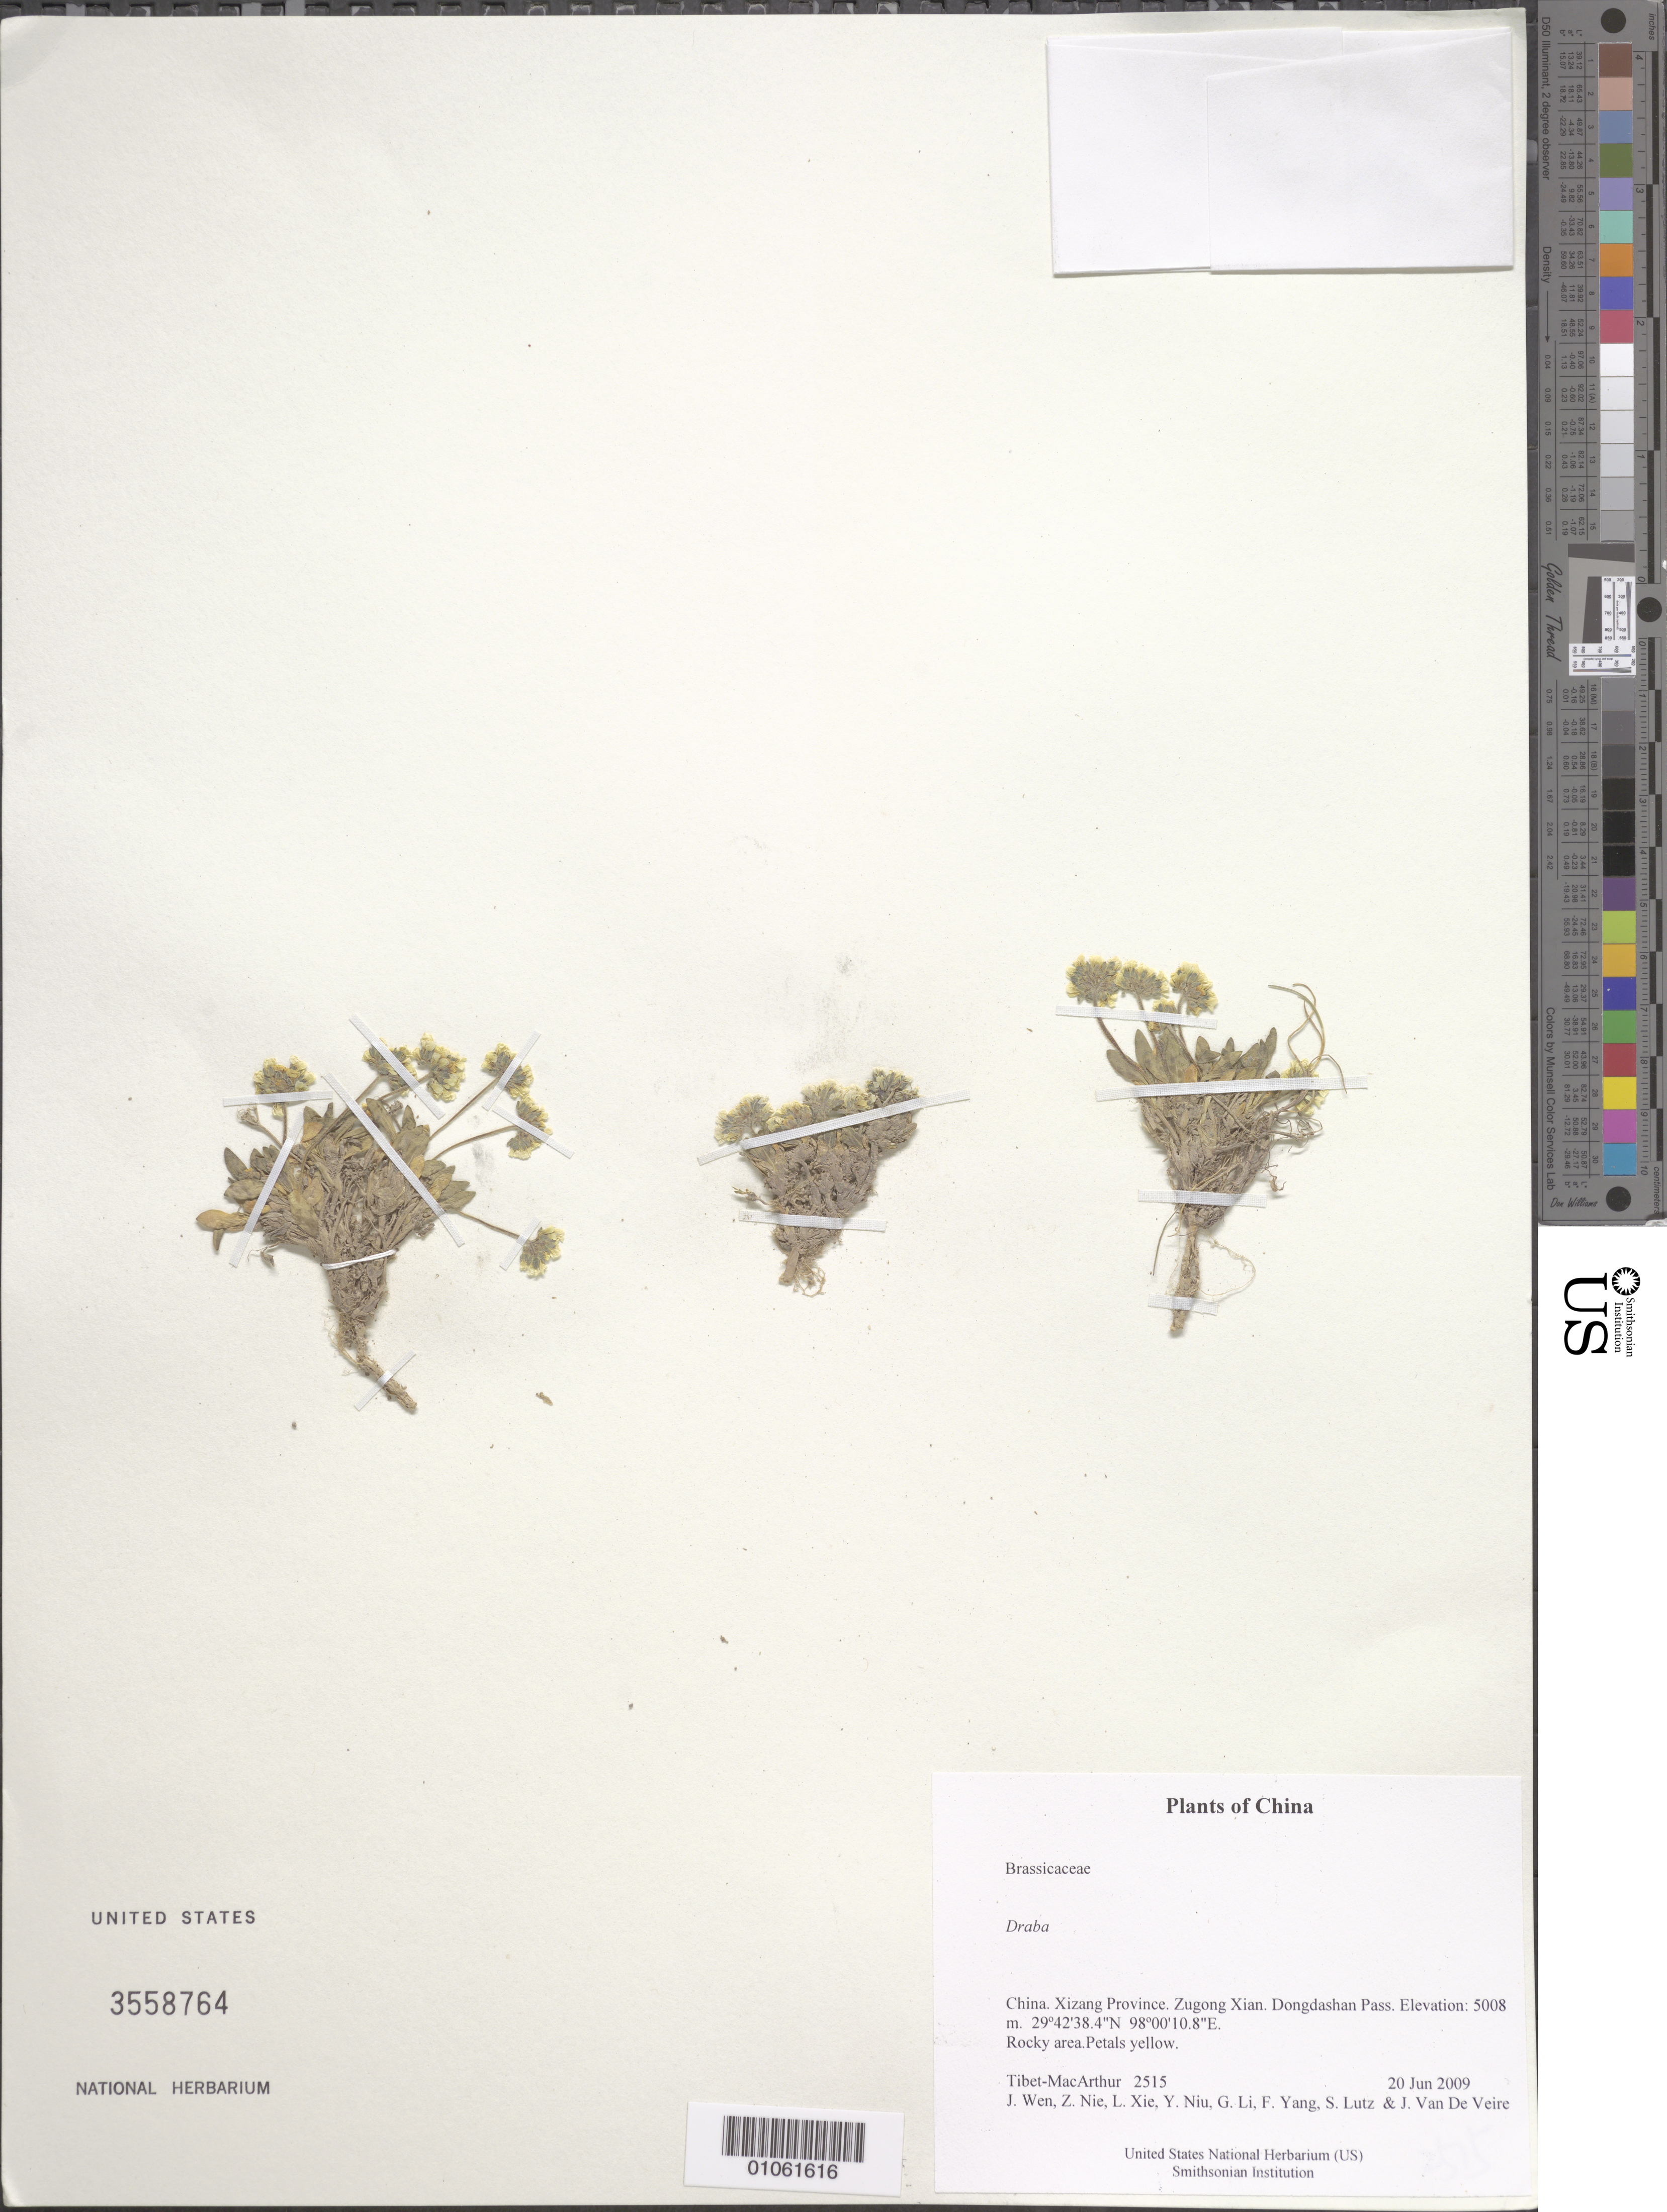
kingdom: Plantae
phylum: Tracheophyta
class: Magnoliopsida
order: Brassicales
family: Brassicaceae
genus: Draba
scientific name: Draba sp.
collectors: Tibet-MacArthur, J. Wen, Z. Nie, L. Xie, Y. Niu, G. Li, F. Yang, S. Lutz & J. Van De Veire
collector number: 2515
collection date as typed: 20 Jun 2009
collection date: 2009-06-20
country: China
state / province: Xizang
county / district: Zugong Xian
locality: Dongdashan Pass.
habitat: Rocky area.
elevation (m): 5008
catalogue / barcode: US 3558764